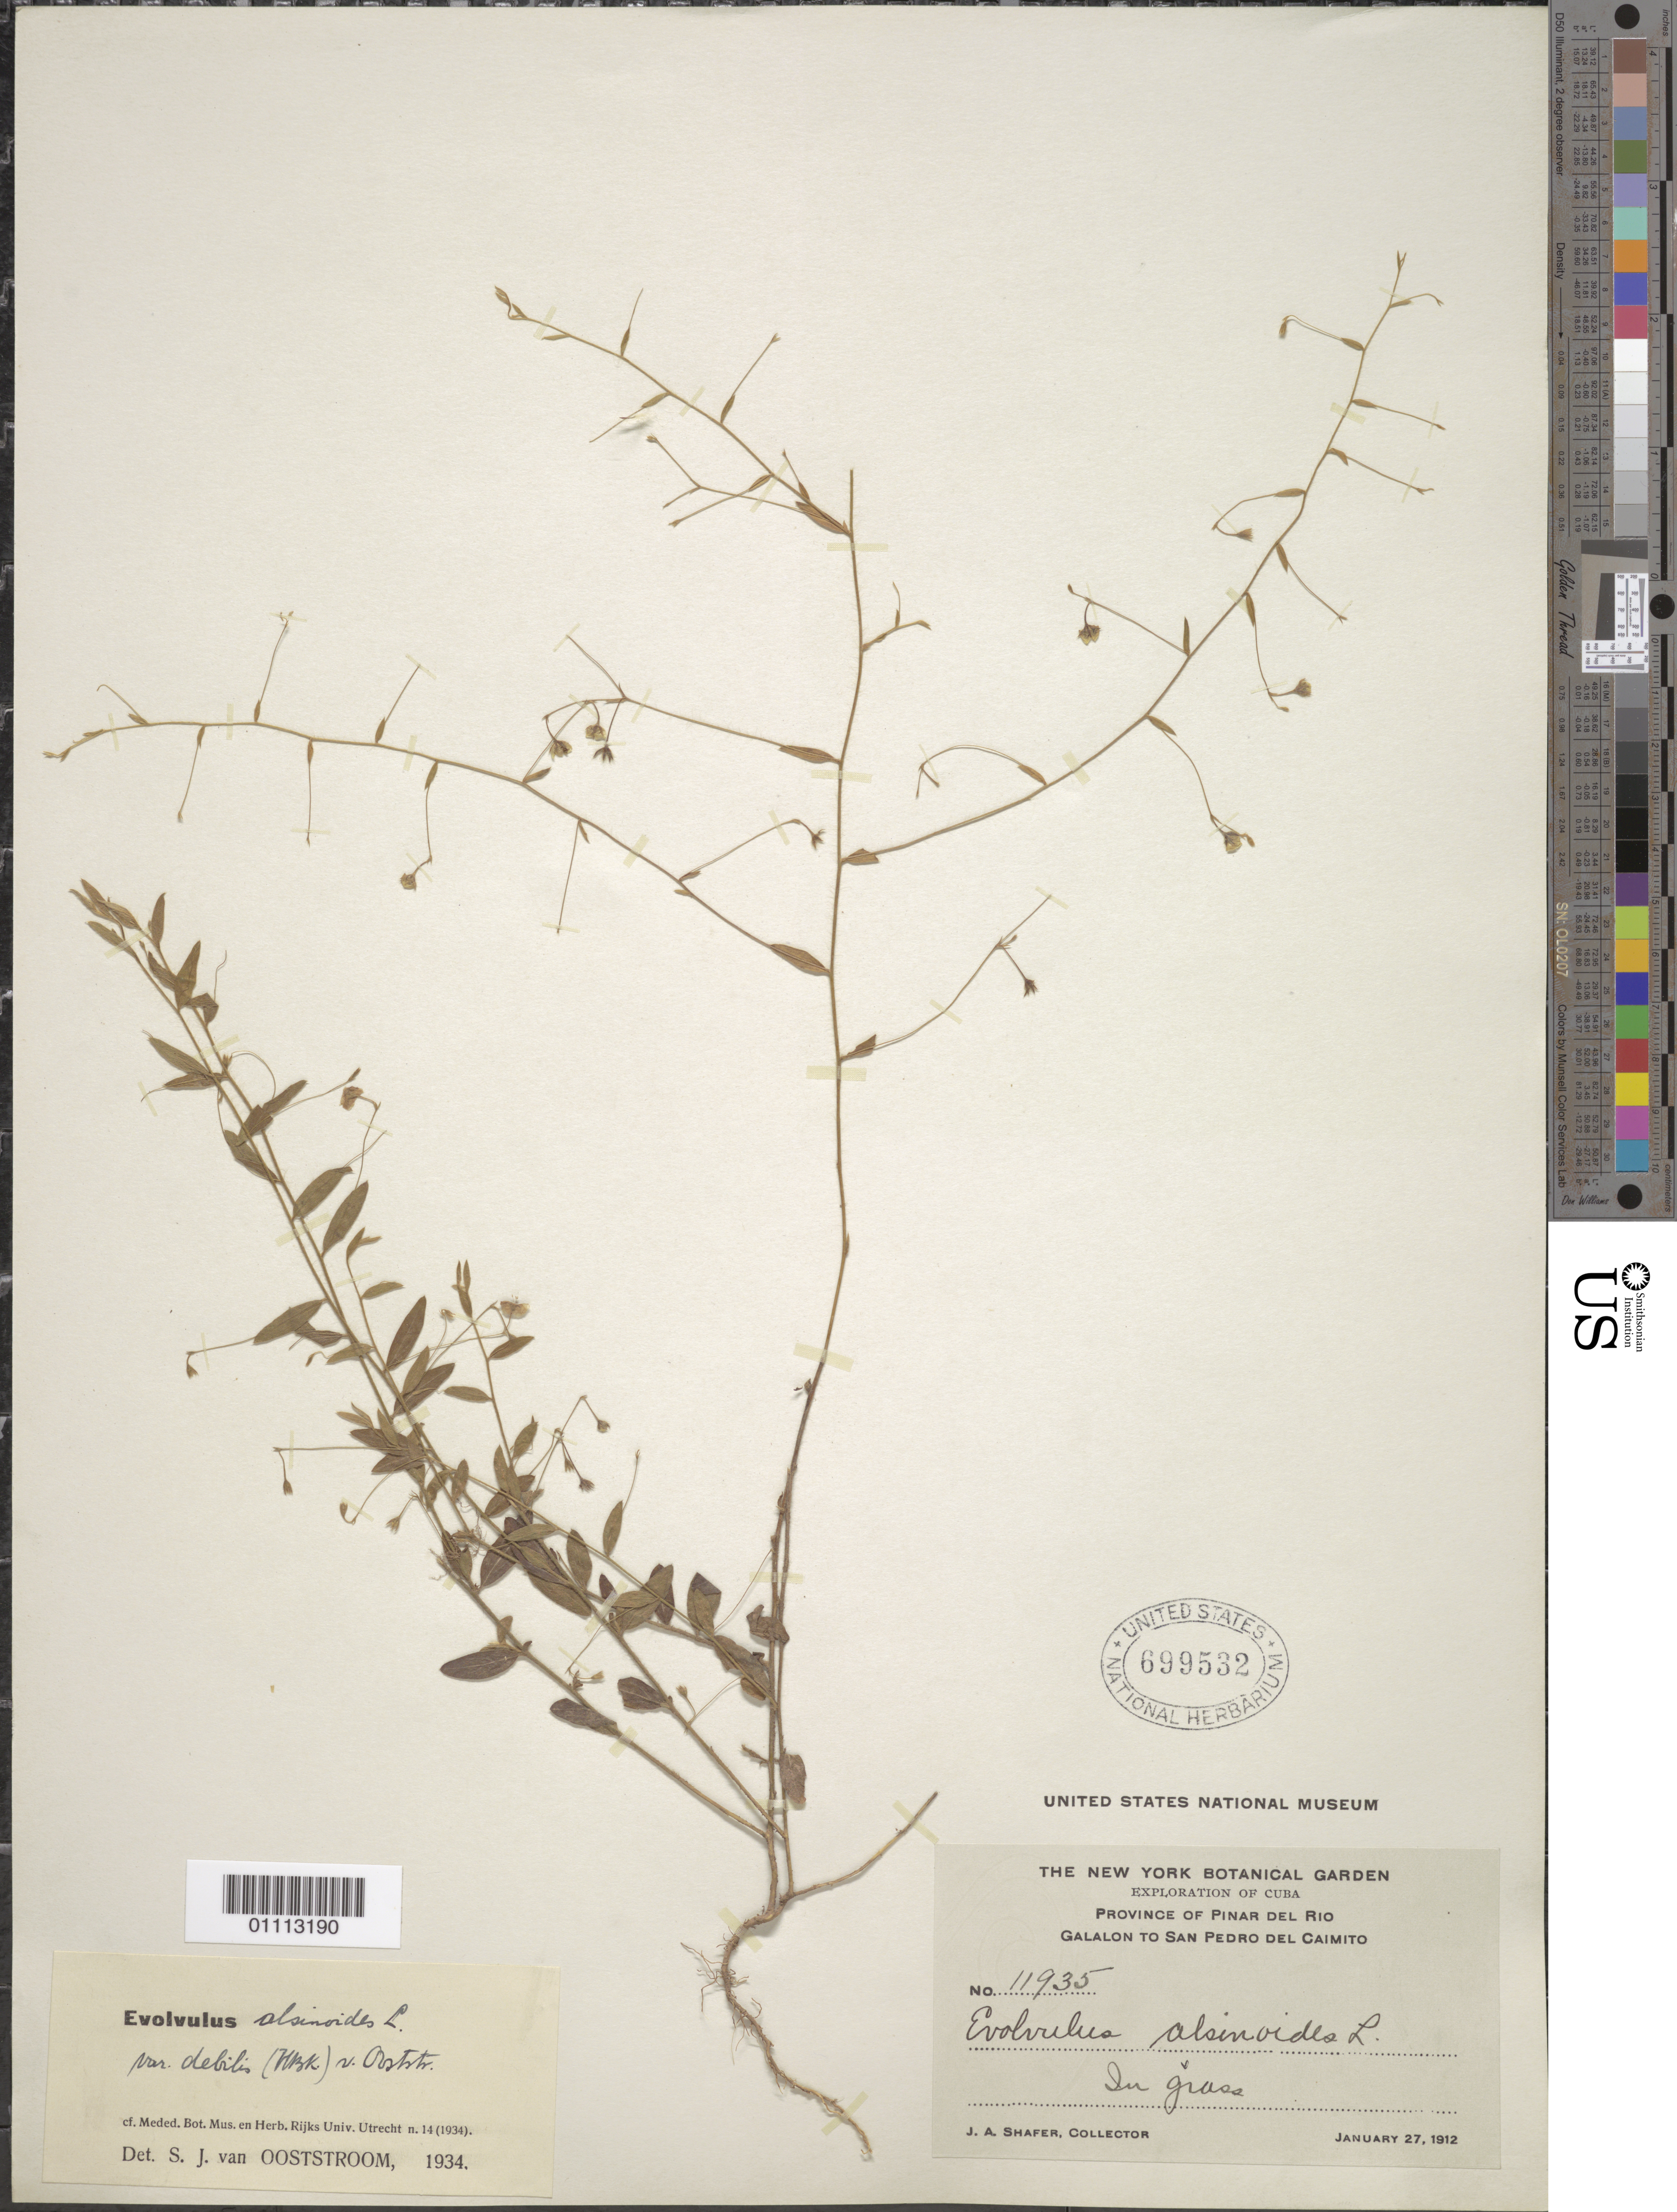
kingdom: Plantae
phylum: Tracheophyta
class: Magnoliopsida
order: Solanales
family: Convolvulaceae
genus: Evolvulus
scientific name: Evolvulus alsinoides var. debilis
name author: (Kunth) Ooststr.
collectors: J. A. Shafer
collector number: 11935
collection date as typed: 27 Jan 1912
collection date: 1912-01-27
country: Cuba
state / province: Pinar del Rio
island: Cuba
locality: Galalon to San Pedro del Caimito In grass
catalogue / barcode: US 699532